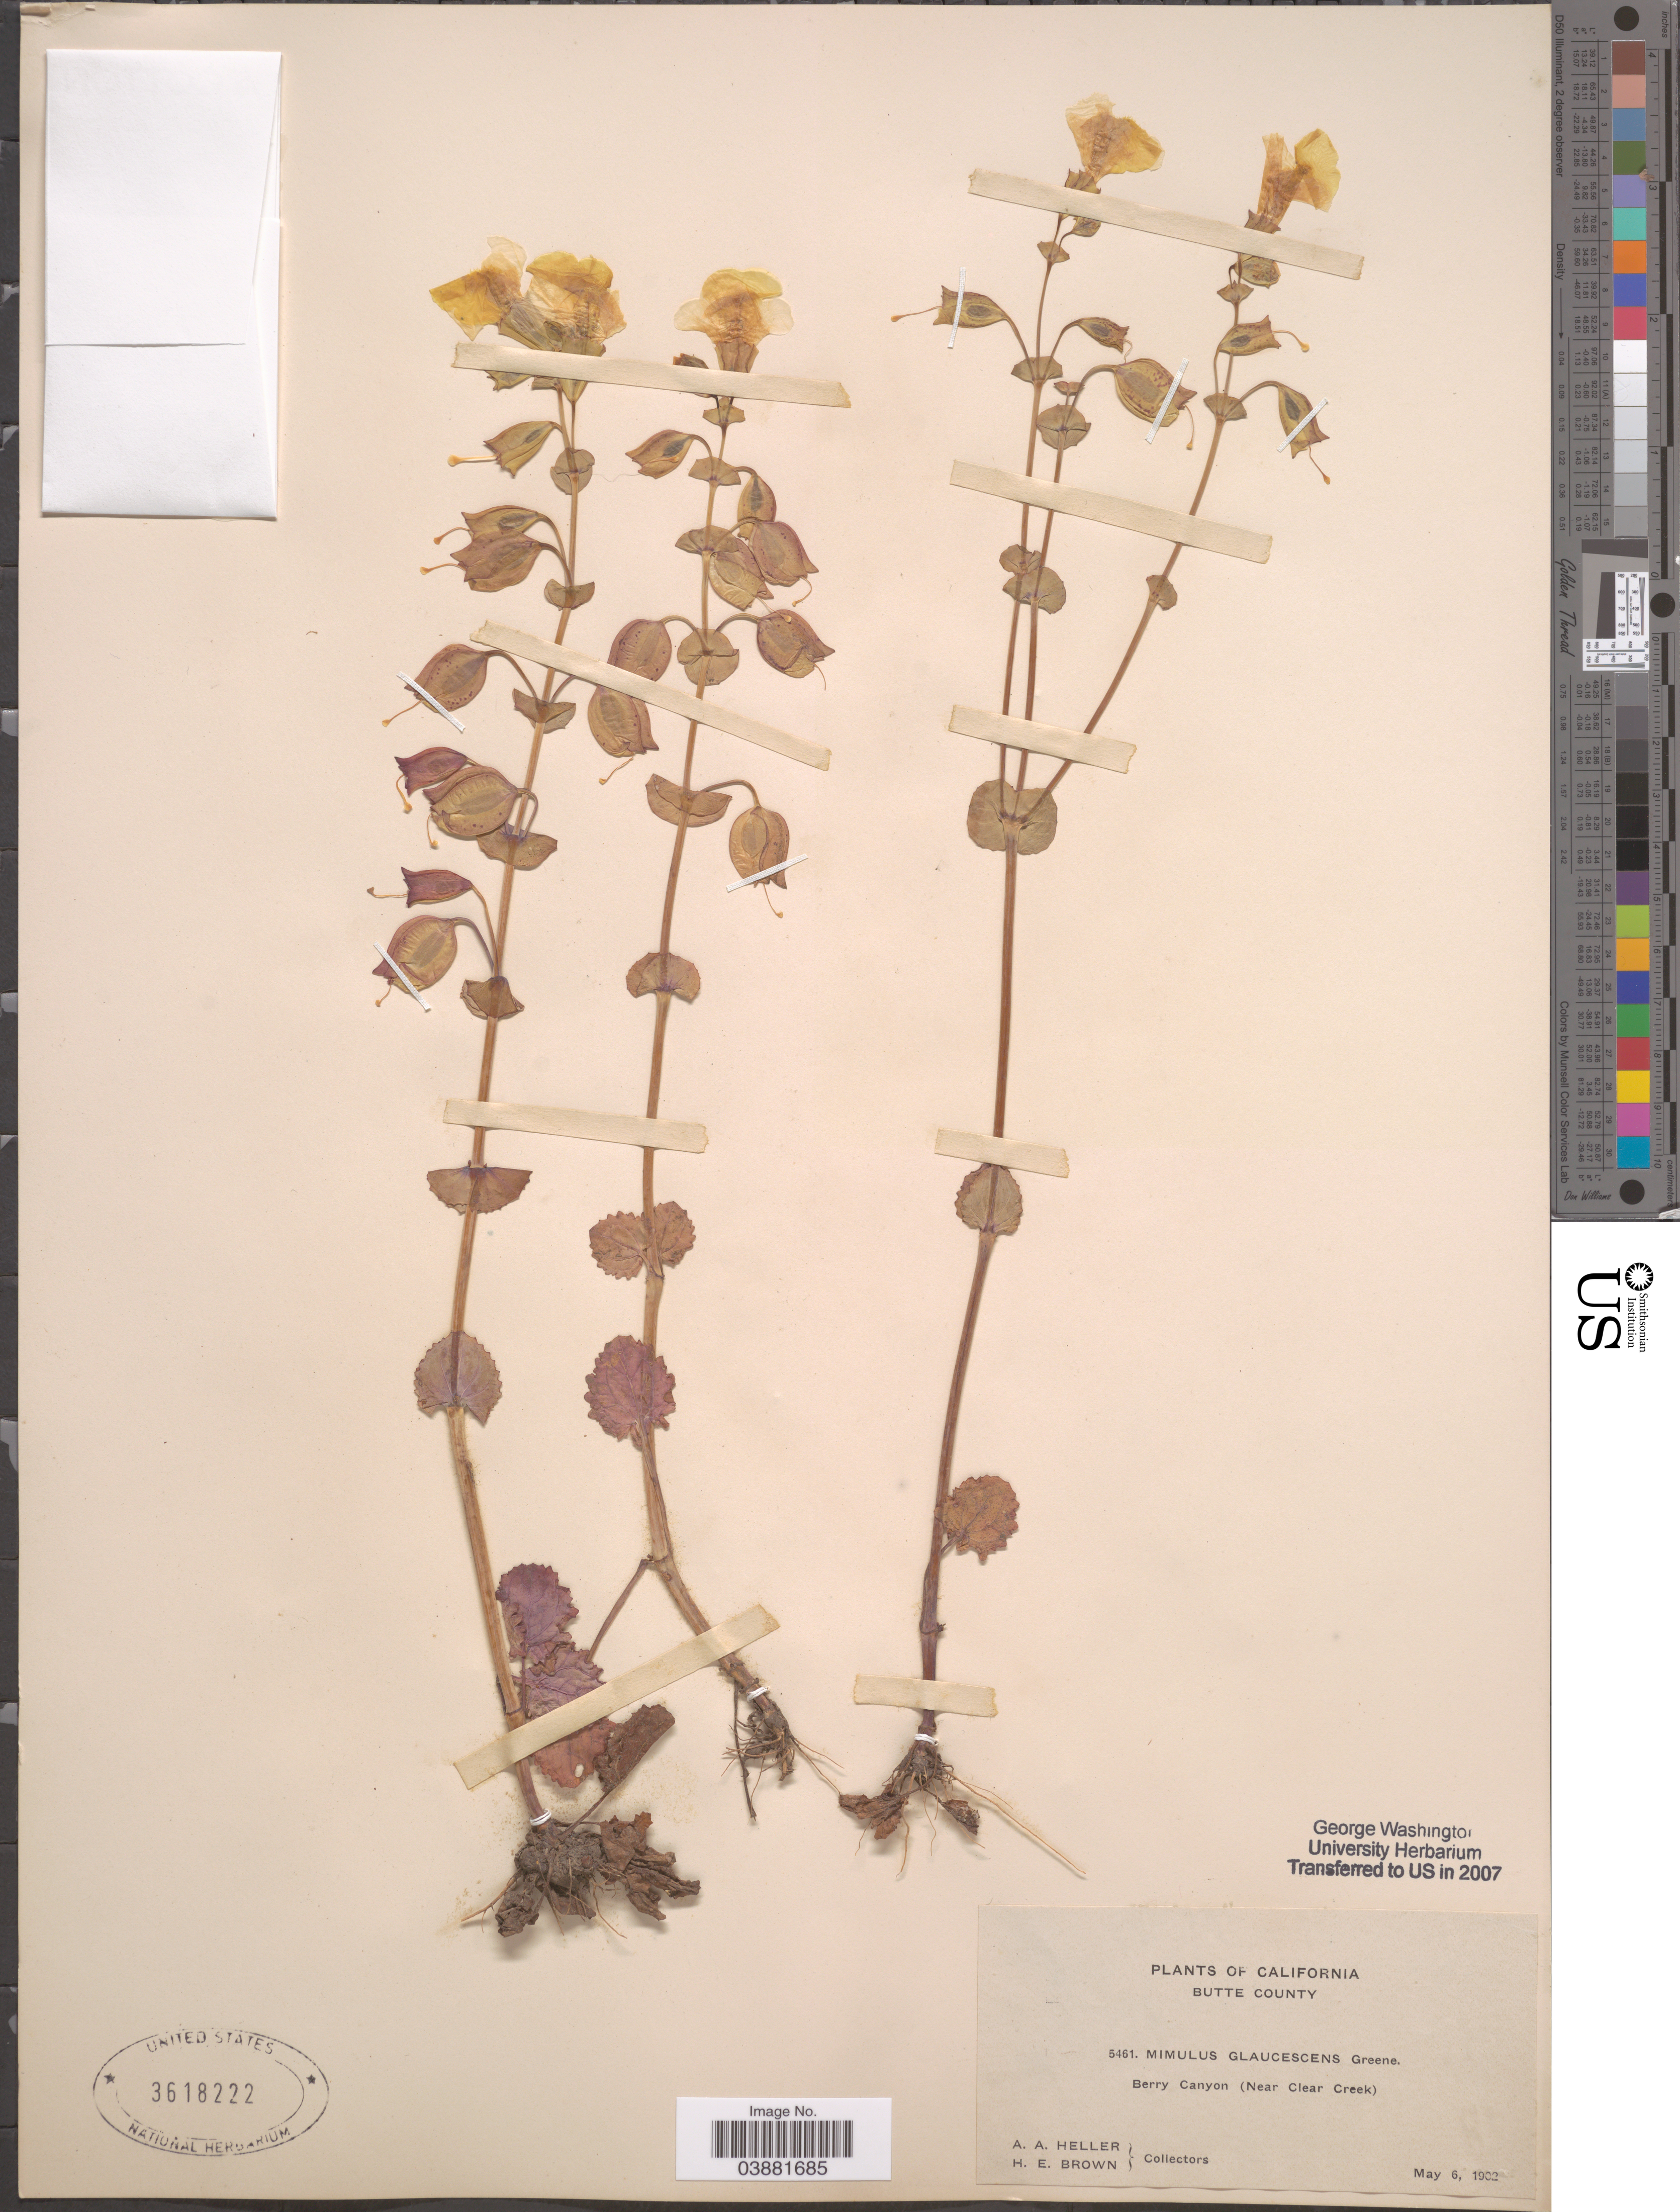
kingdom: Plantae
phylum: Tracheophyta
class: Magnoliopsida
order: Lamiales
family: Phrymaceae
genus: Mimulus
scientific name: Mimulus guttatus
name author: DC.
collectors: A. A. Heller & H. E. Brown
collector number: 5461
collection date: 1902-05-06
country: United States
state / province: California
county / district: Butte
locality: Butte County. Berry Canyon (Near Clear Creek).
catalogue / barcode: US 3618222